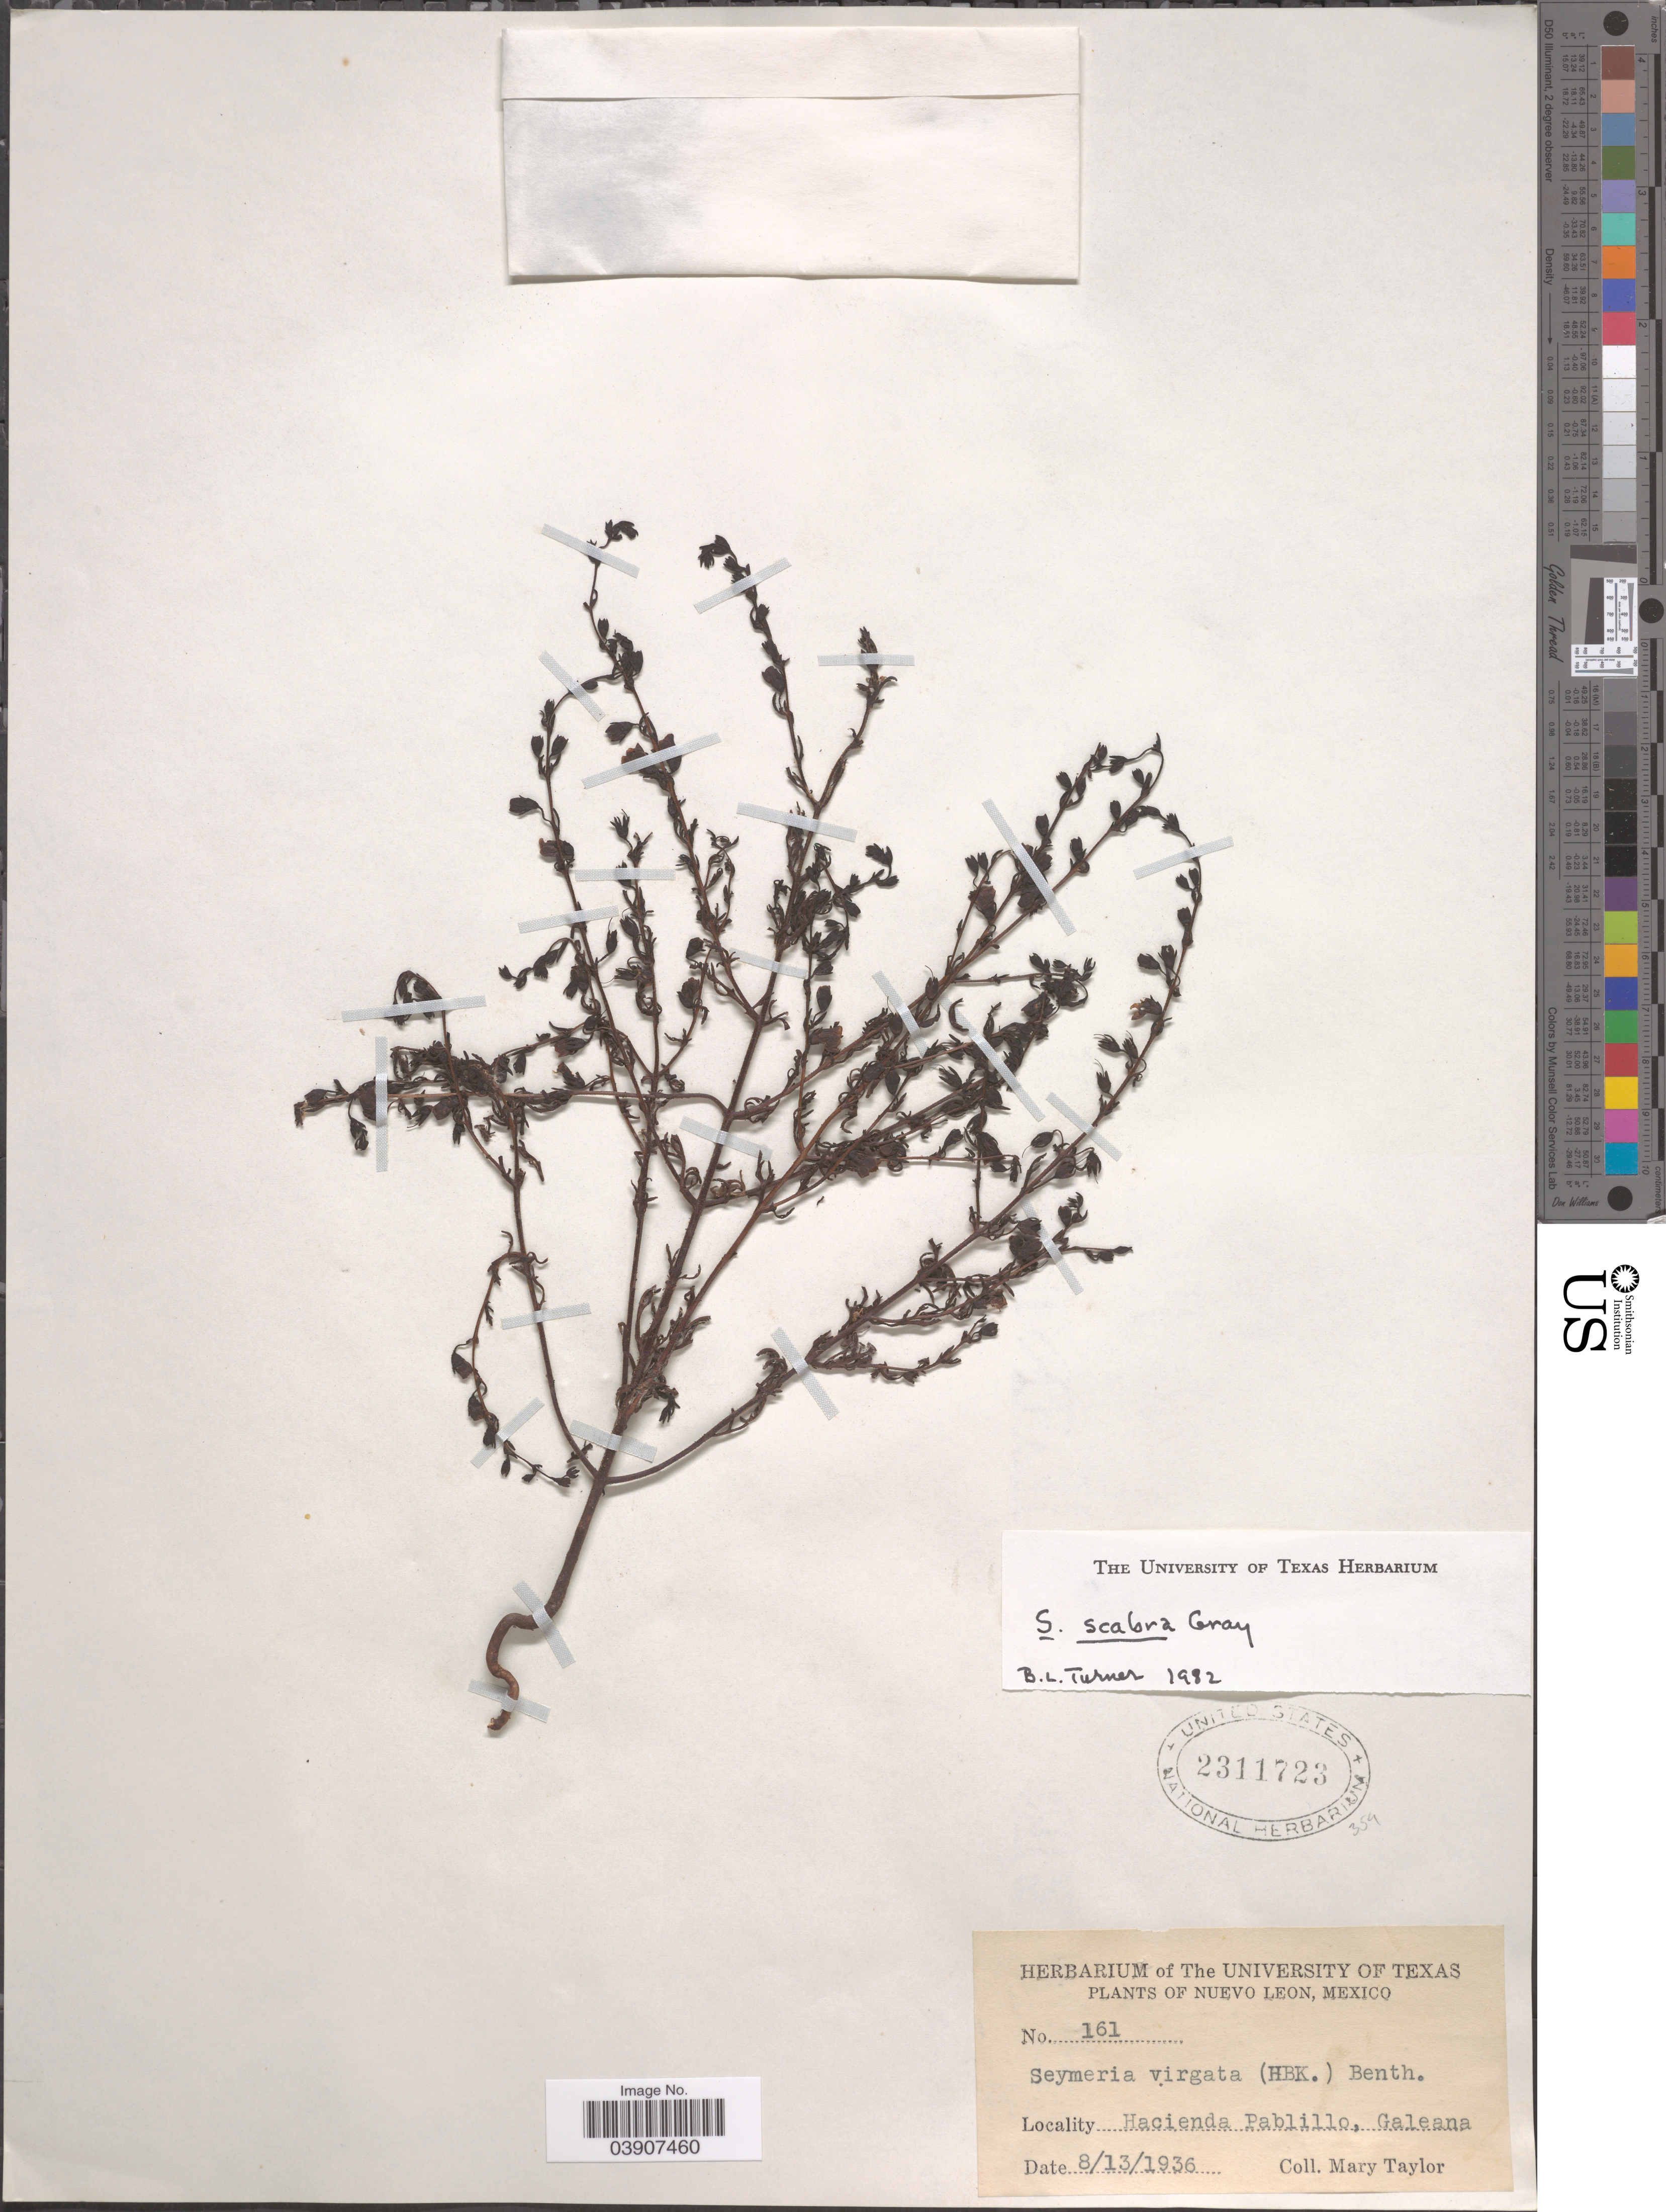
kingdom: Plantae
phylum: Tracheophyta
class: Magnoliopsida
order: Lamiales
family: Orobanchaceae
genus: Seymeria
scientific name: Seymeria scabra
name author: A. Gray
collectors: M. S. Taylor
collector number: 161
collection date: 1936-08-13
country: Mexico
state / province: Nuevo León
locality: Hacienda pablillo, Galeana.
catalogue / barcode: US 2311723